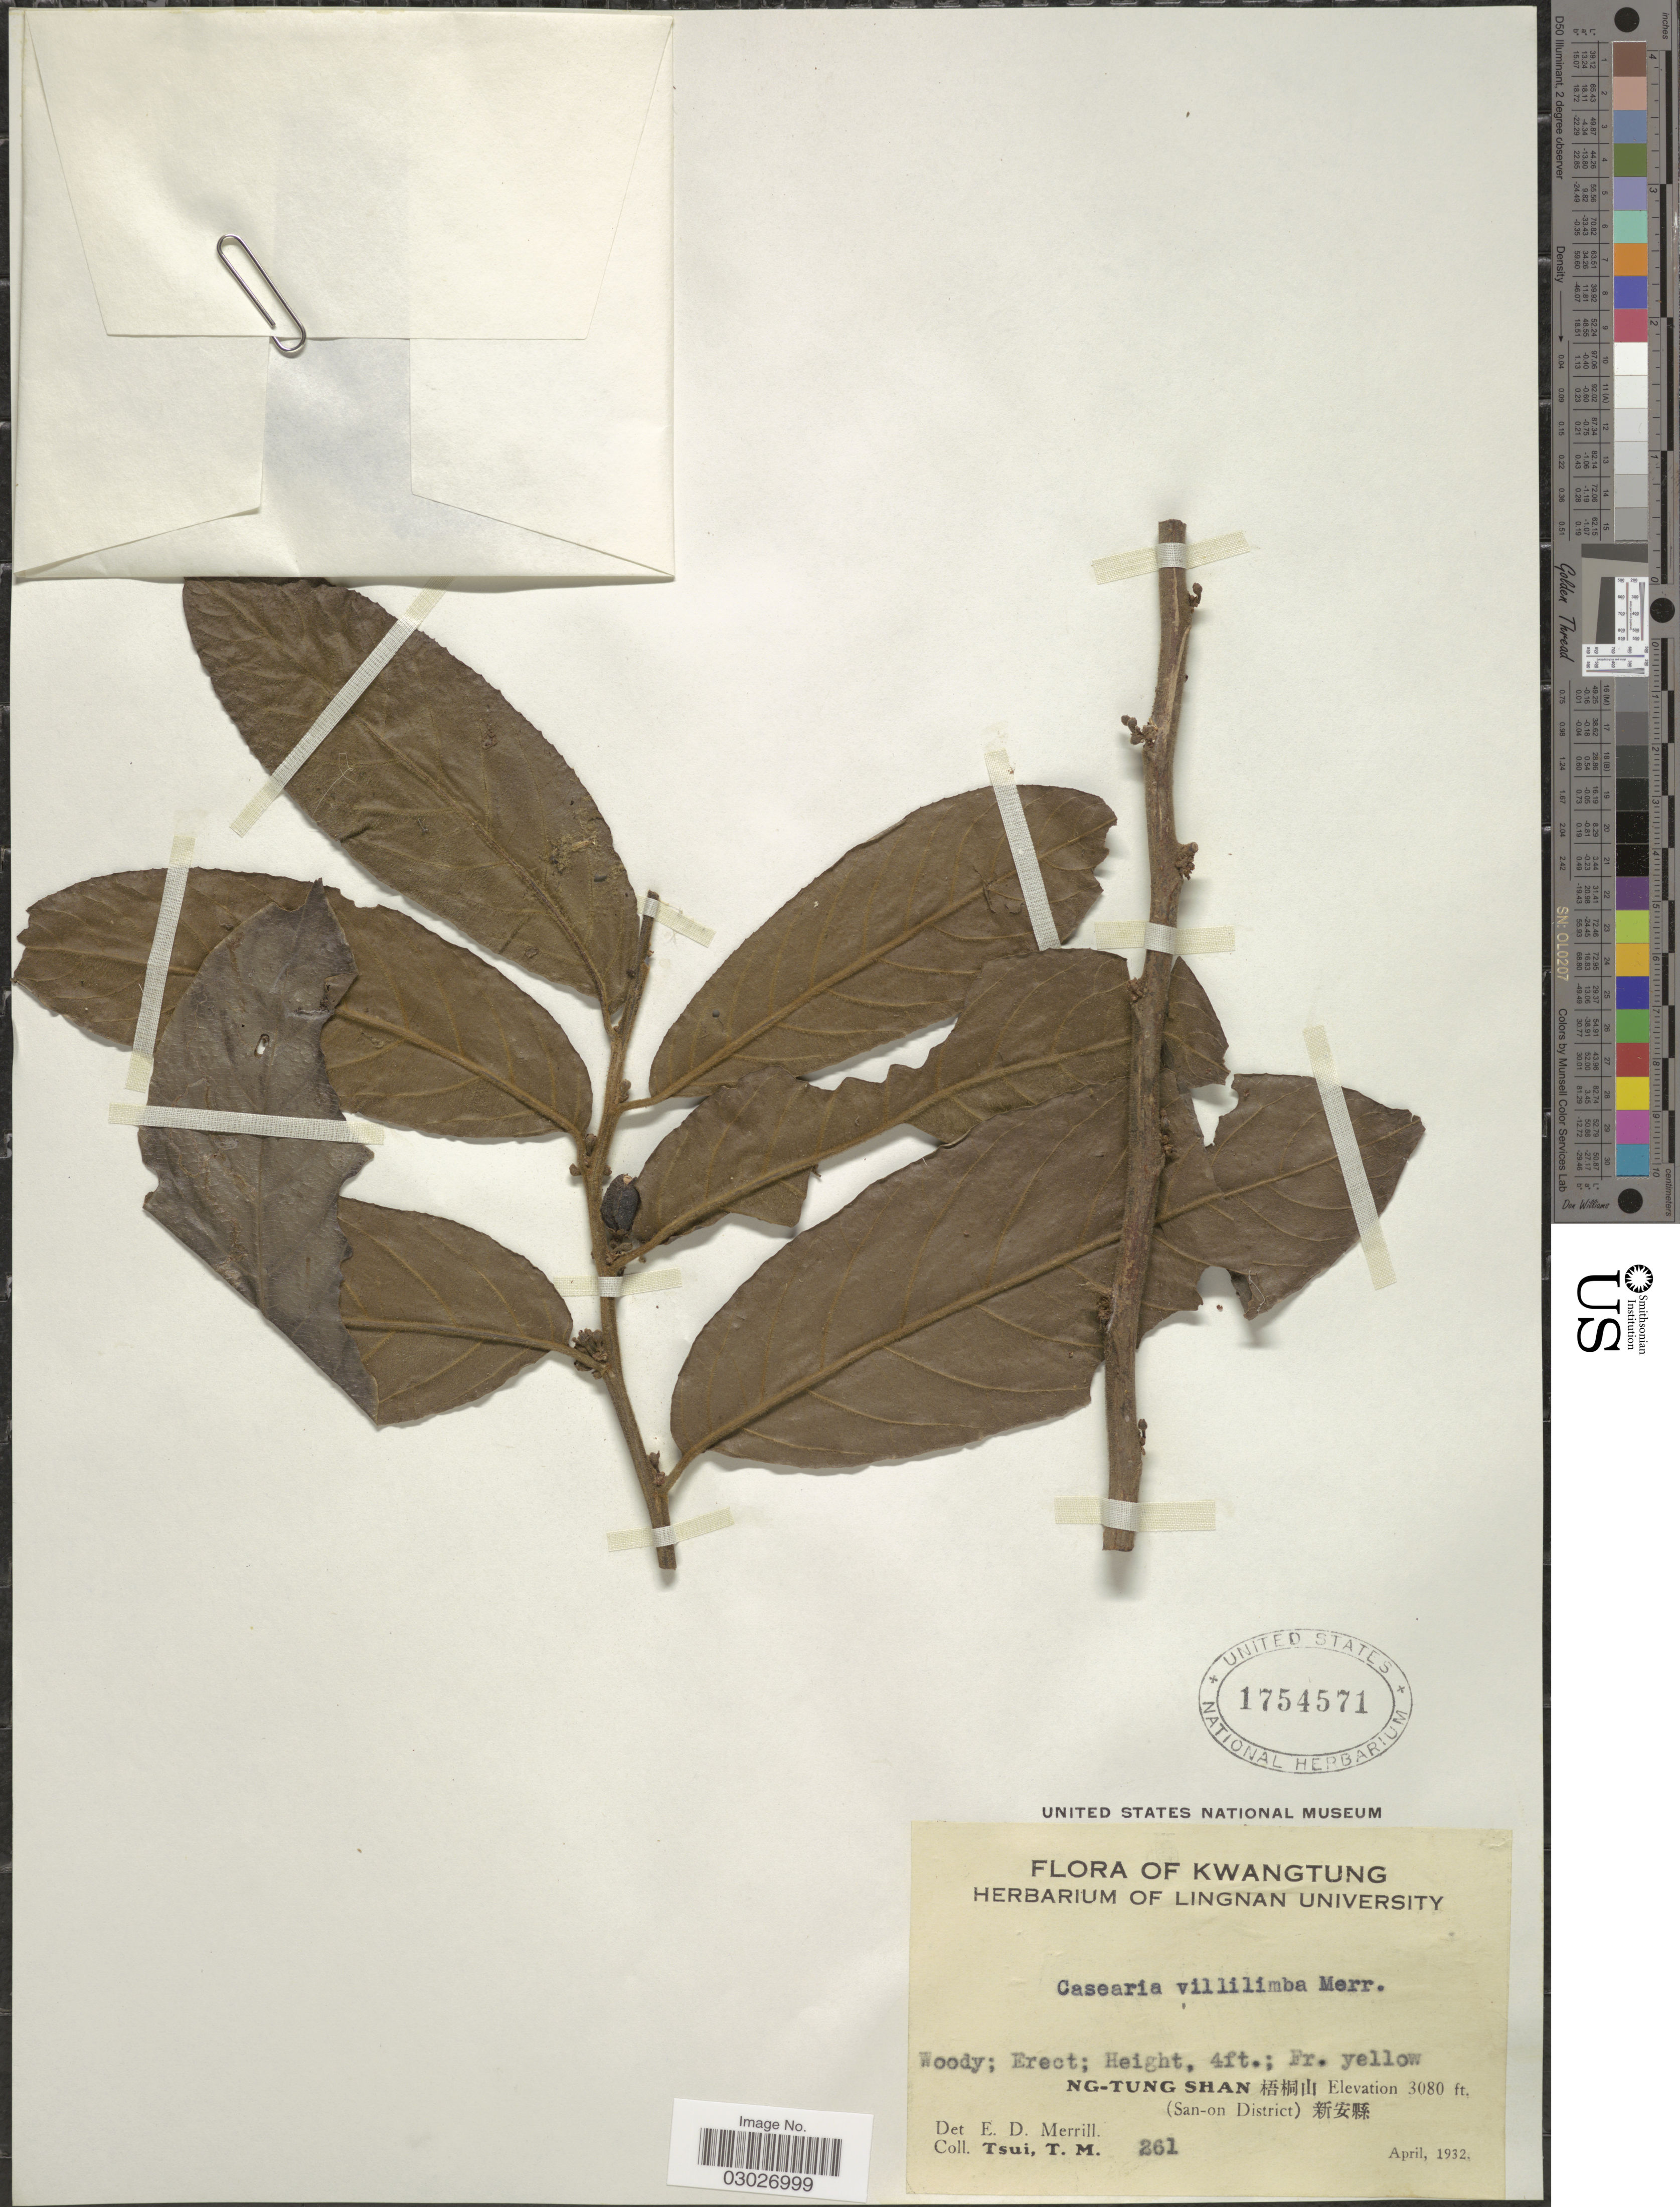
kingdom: Plantae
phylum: Tracheophyta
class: Magnoliopsida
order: Malpighiales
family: Salicaceae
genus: Casearia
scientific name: Casearia villilimba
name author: Merr.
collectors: T. Tsui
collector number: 261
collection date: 1932-04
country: China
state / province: Guangdong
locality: Kwangtung. Ng-Tung Shan (San-on District).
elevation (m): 939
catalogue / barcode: US 1754571